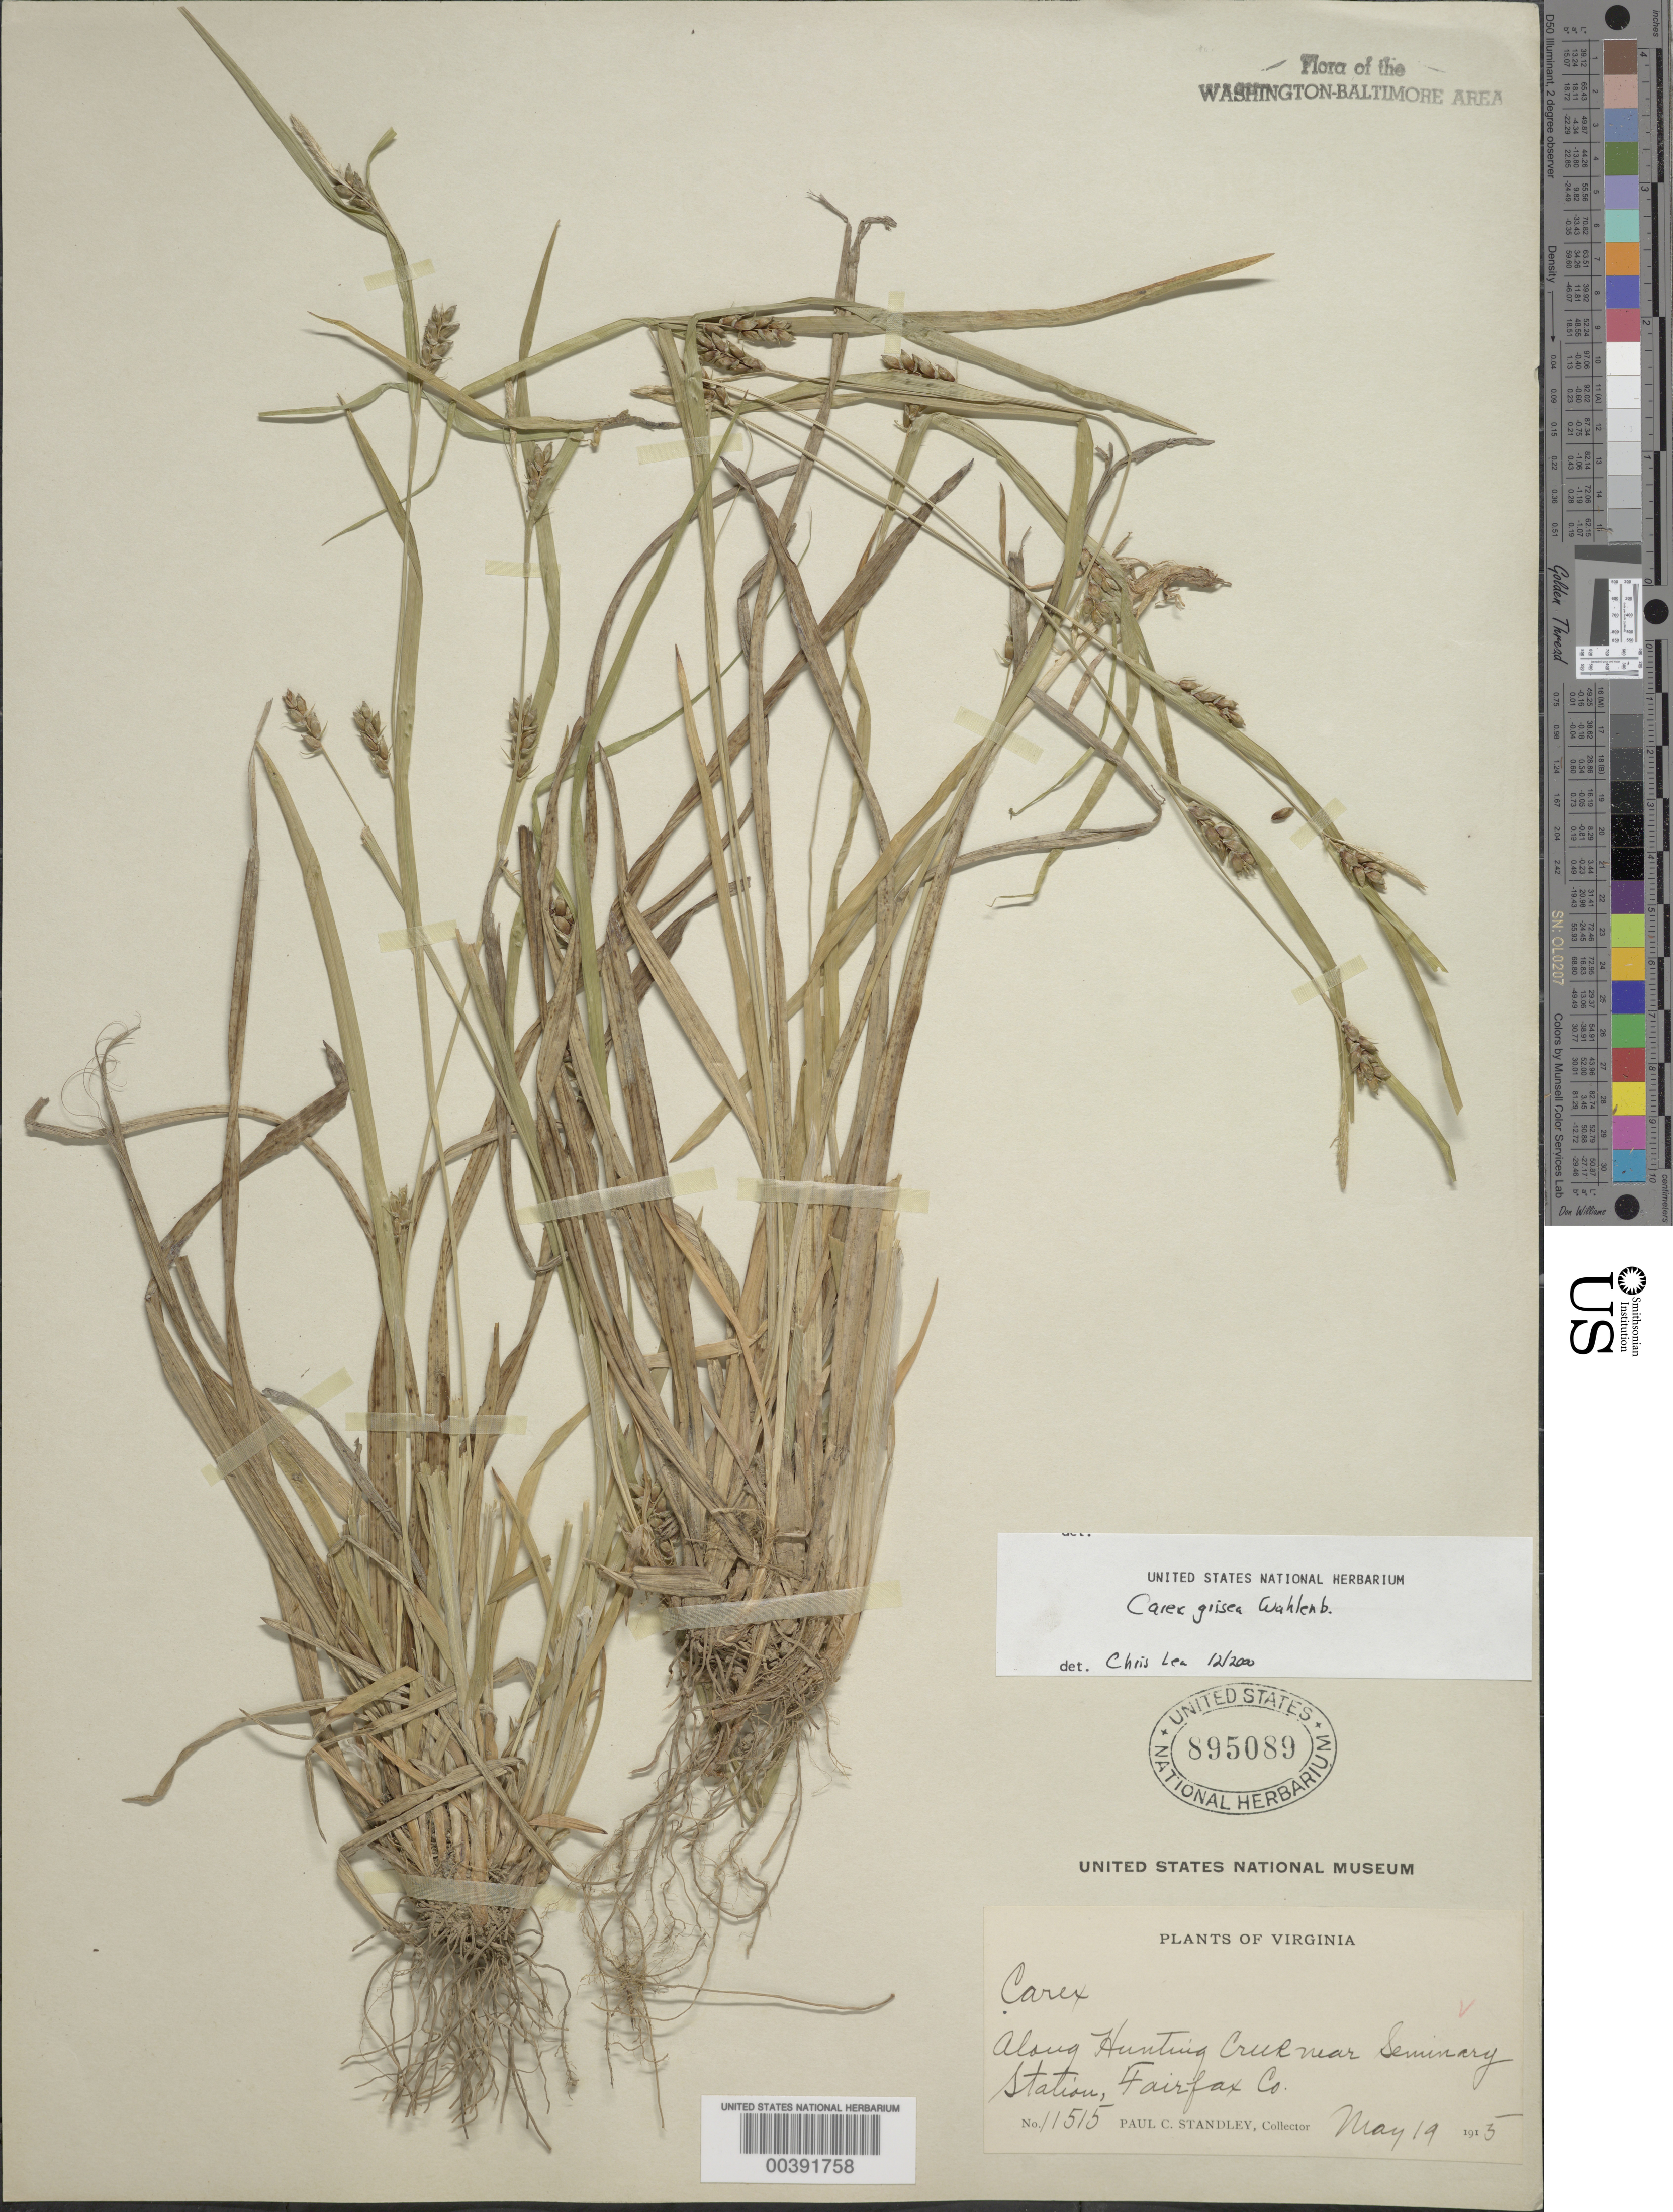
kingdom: Plantae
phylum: Tracheophyta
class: Liliopsida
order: Poales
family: Cyperaceae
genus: Carex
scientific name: Carex grisea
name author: Wahlenb.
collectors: P. C. Standley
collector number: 11515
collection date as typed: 19 May 1915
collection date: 1915-05-19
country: United States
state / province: Virginia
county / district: Fairfax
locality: Hunting Creek near Seminary Station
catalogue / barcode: US 895089